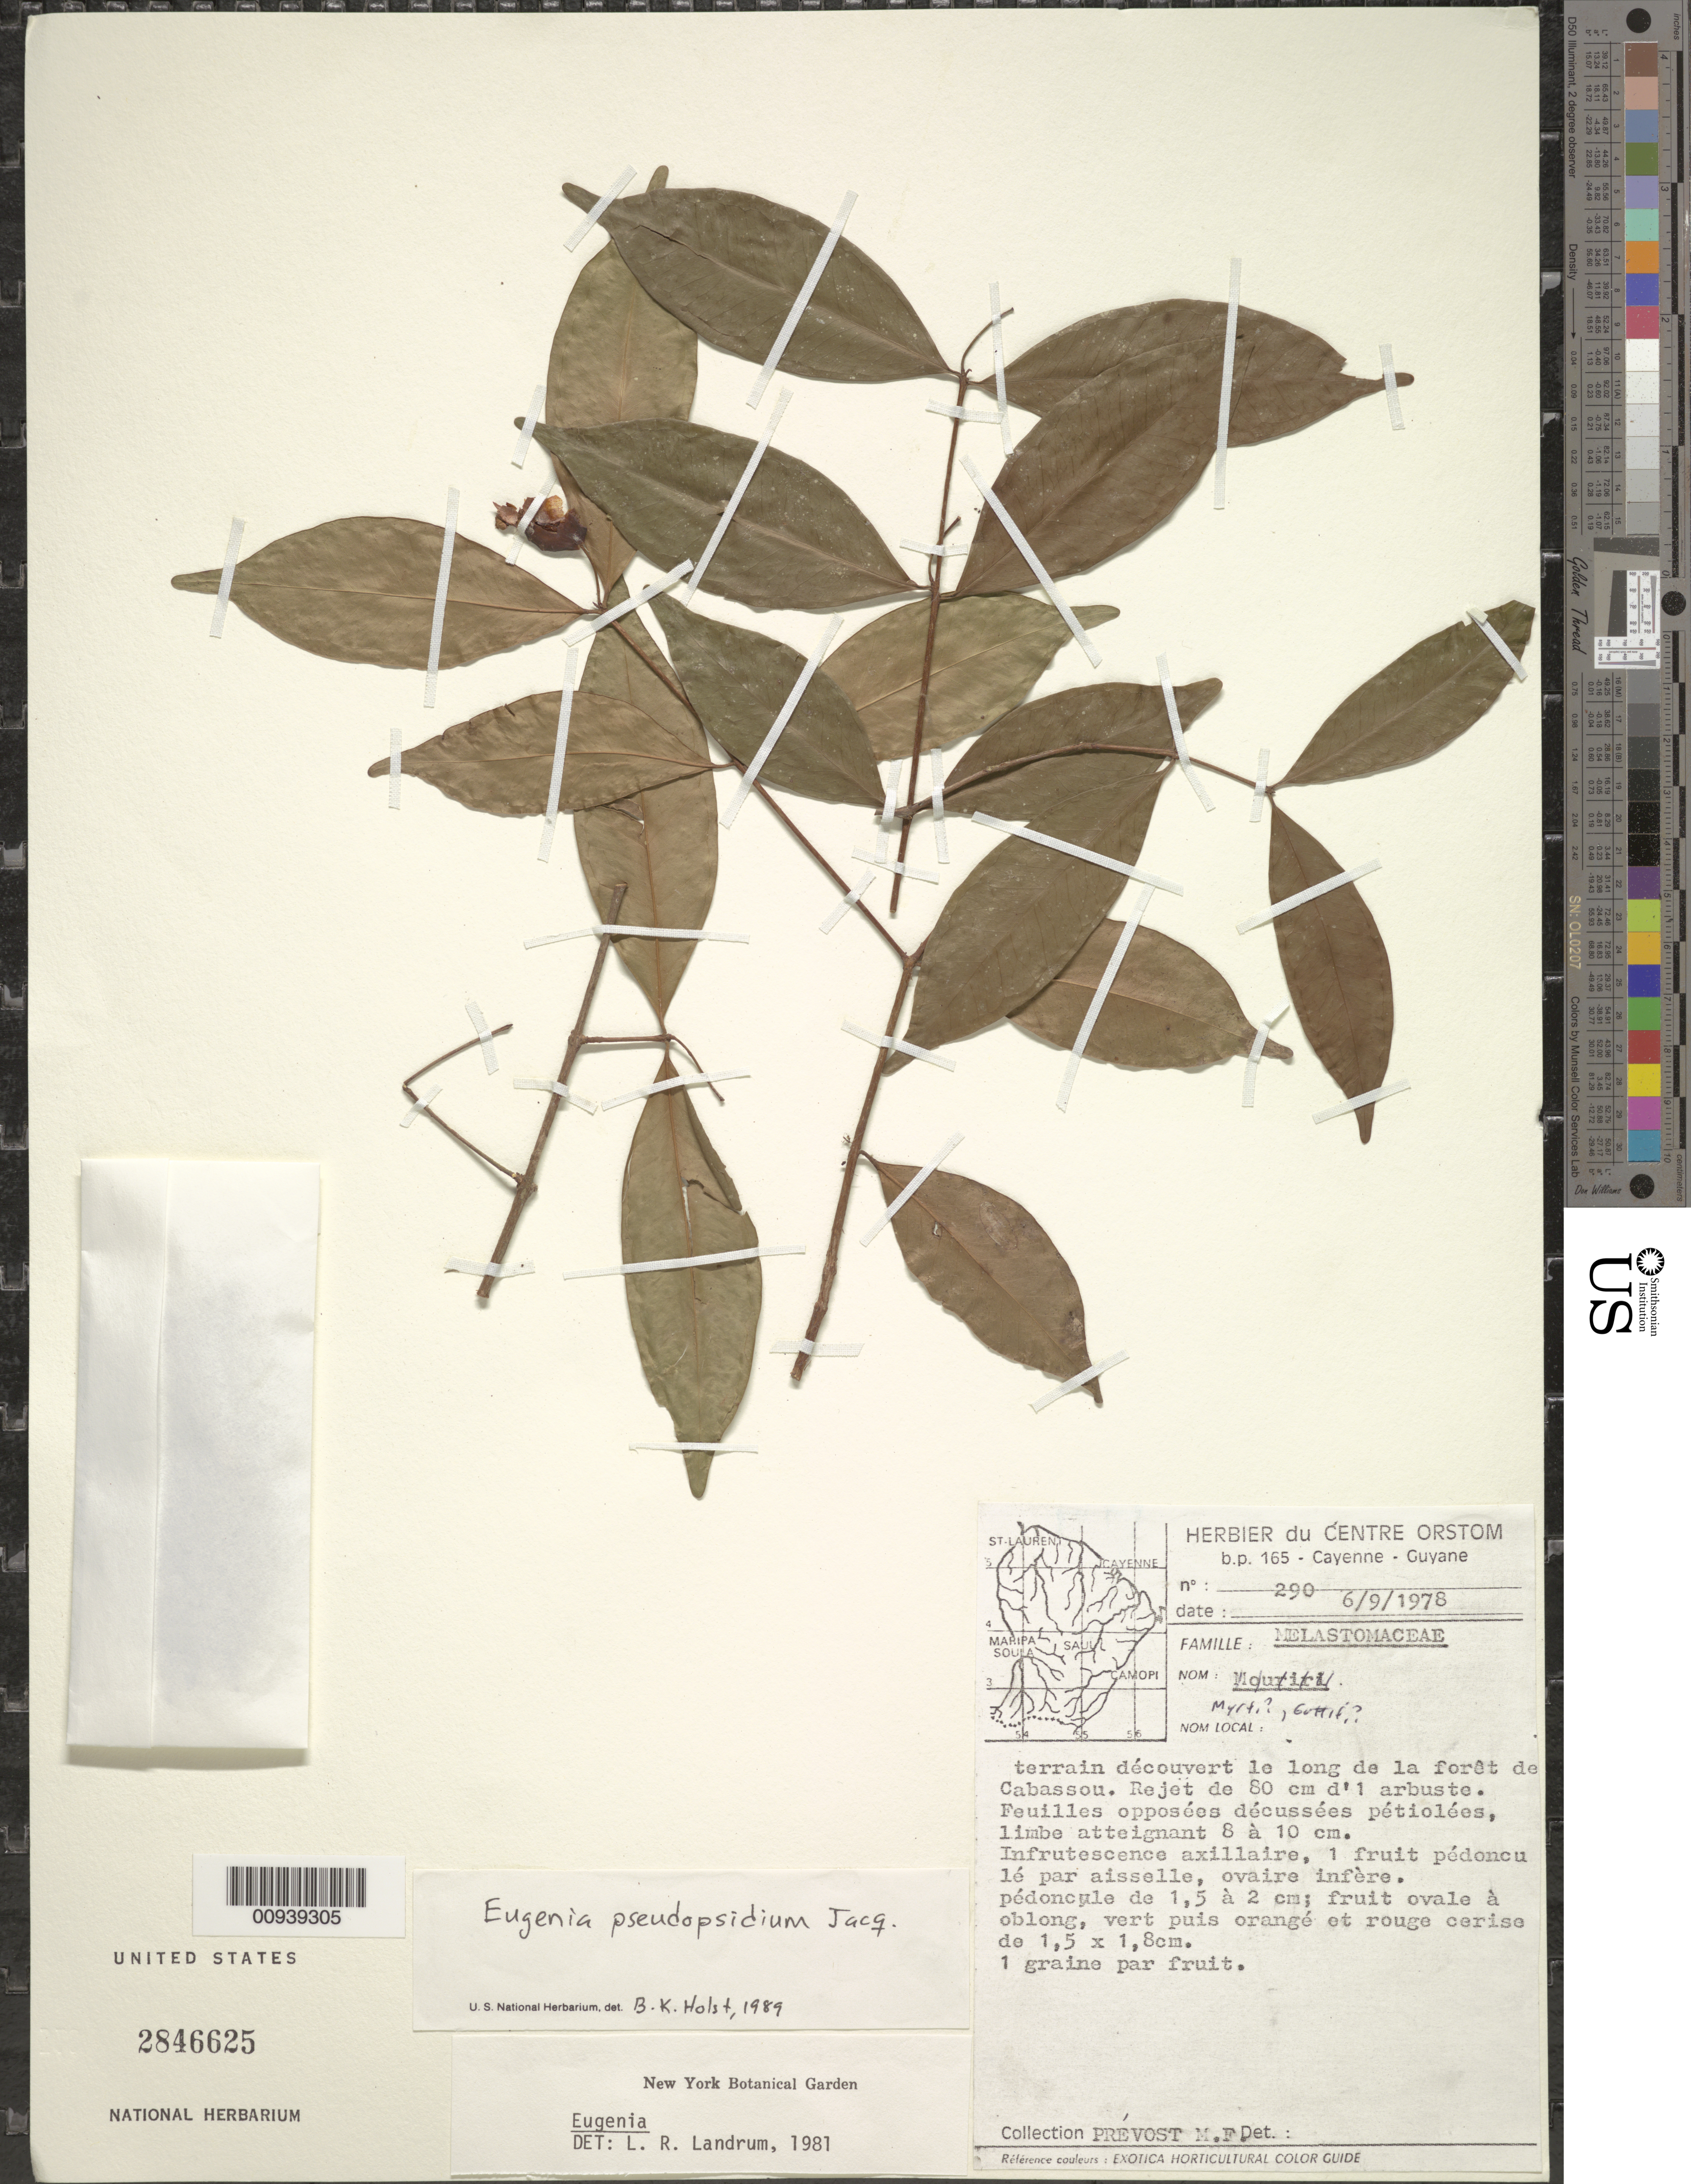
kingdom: Plantae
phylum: Tracheophyta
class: Magnoliopsida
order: Myrtales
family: Myrtaceae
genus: Eugenia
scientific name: Eugenia pseudopsidium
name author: Jacq.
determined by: Holst, Bruce K.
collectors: M.-F. Prévost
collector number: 290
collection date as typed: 6-Sep-78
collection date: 1978-09-06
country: French Guiana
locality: Cabassou, de long de la foret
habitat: Terrain decouvert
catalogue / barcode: US 2846625